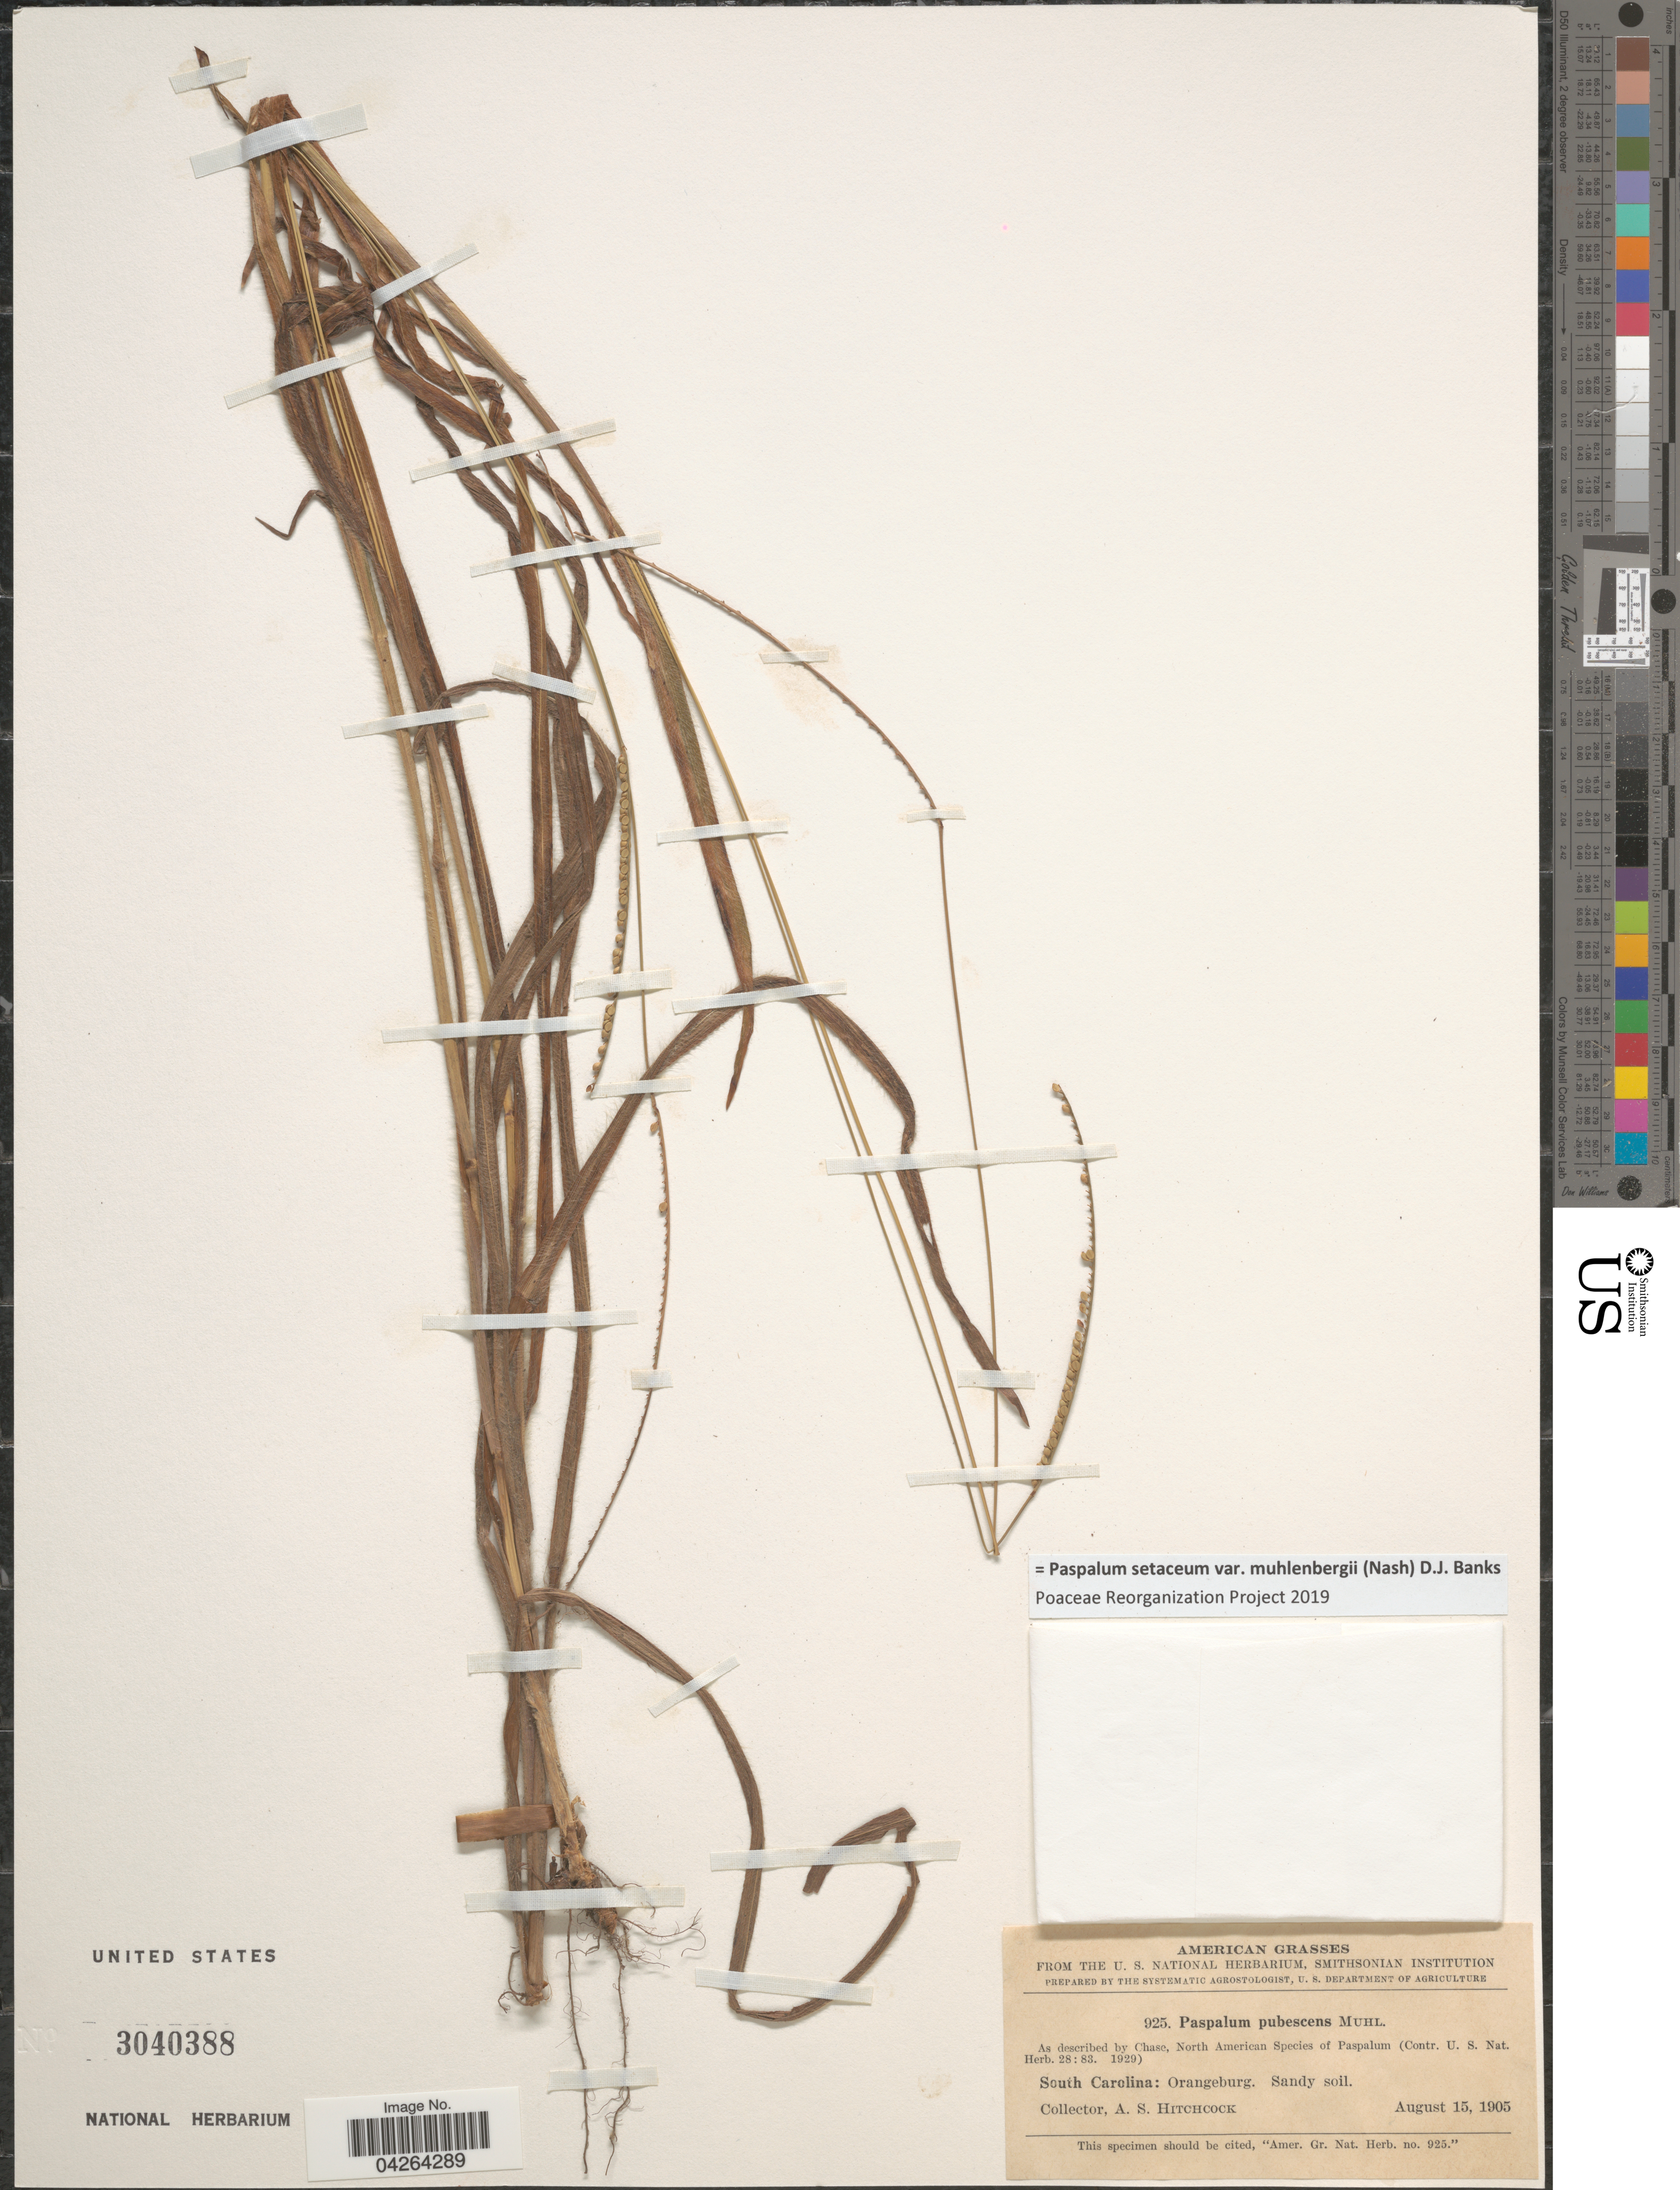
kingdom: Plantae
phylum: Tracheophyta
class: Liliopsida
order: Poales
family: Poaceae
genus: Paspalum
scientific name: Paspalum setaceum var. muhlenbergii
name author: (Nash) D.J. Banks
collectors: A. S. Hitchcock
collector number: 925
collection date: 1905-08-15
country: United States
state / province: South Carolina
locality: Orangeburg.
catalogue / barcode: US 3040388